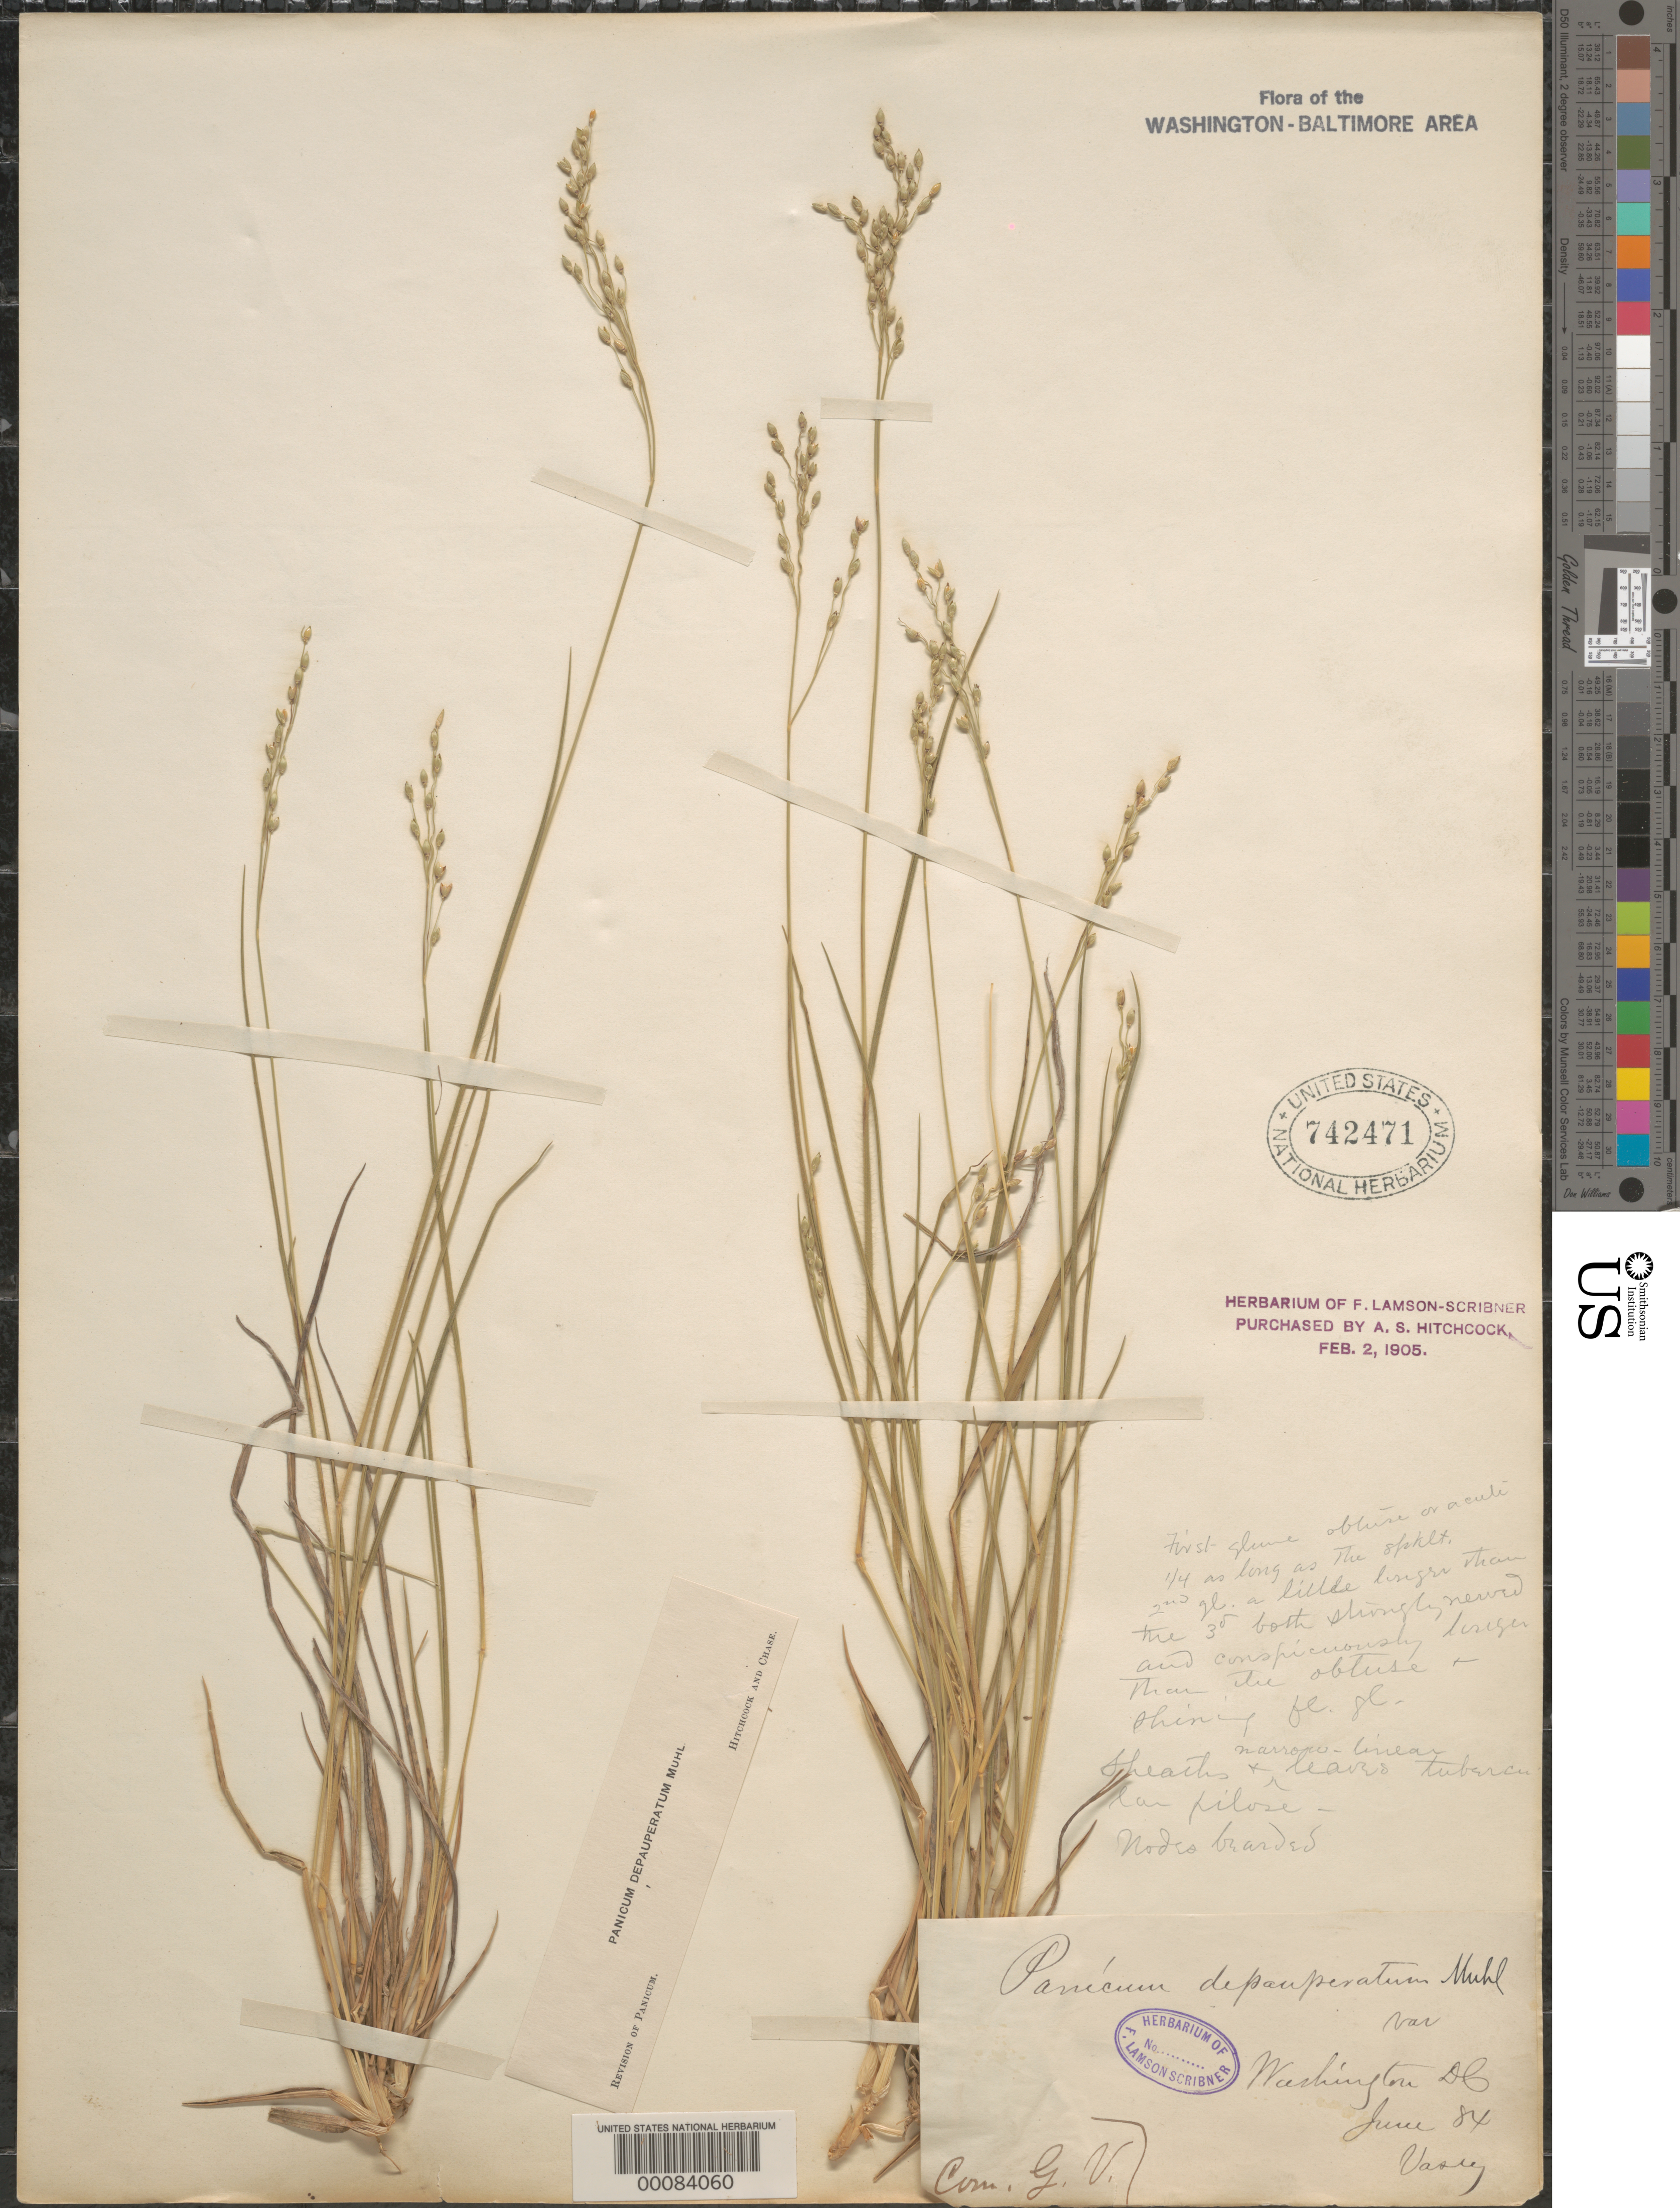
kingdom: Plantae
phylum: Tracheophyta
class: Liliopsida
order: Poales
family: Poaceae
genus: Dichanthelium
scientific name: Dichanthelium depauperatum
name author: (Muhl.) Gould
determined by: Hitchcock, A. S.; Chase, [M.] A.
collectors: G. Vasey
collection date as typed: Jun 1884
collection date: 1884-06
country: United States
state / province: District of Columbia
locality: Washington DC area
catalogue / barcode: US 742471